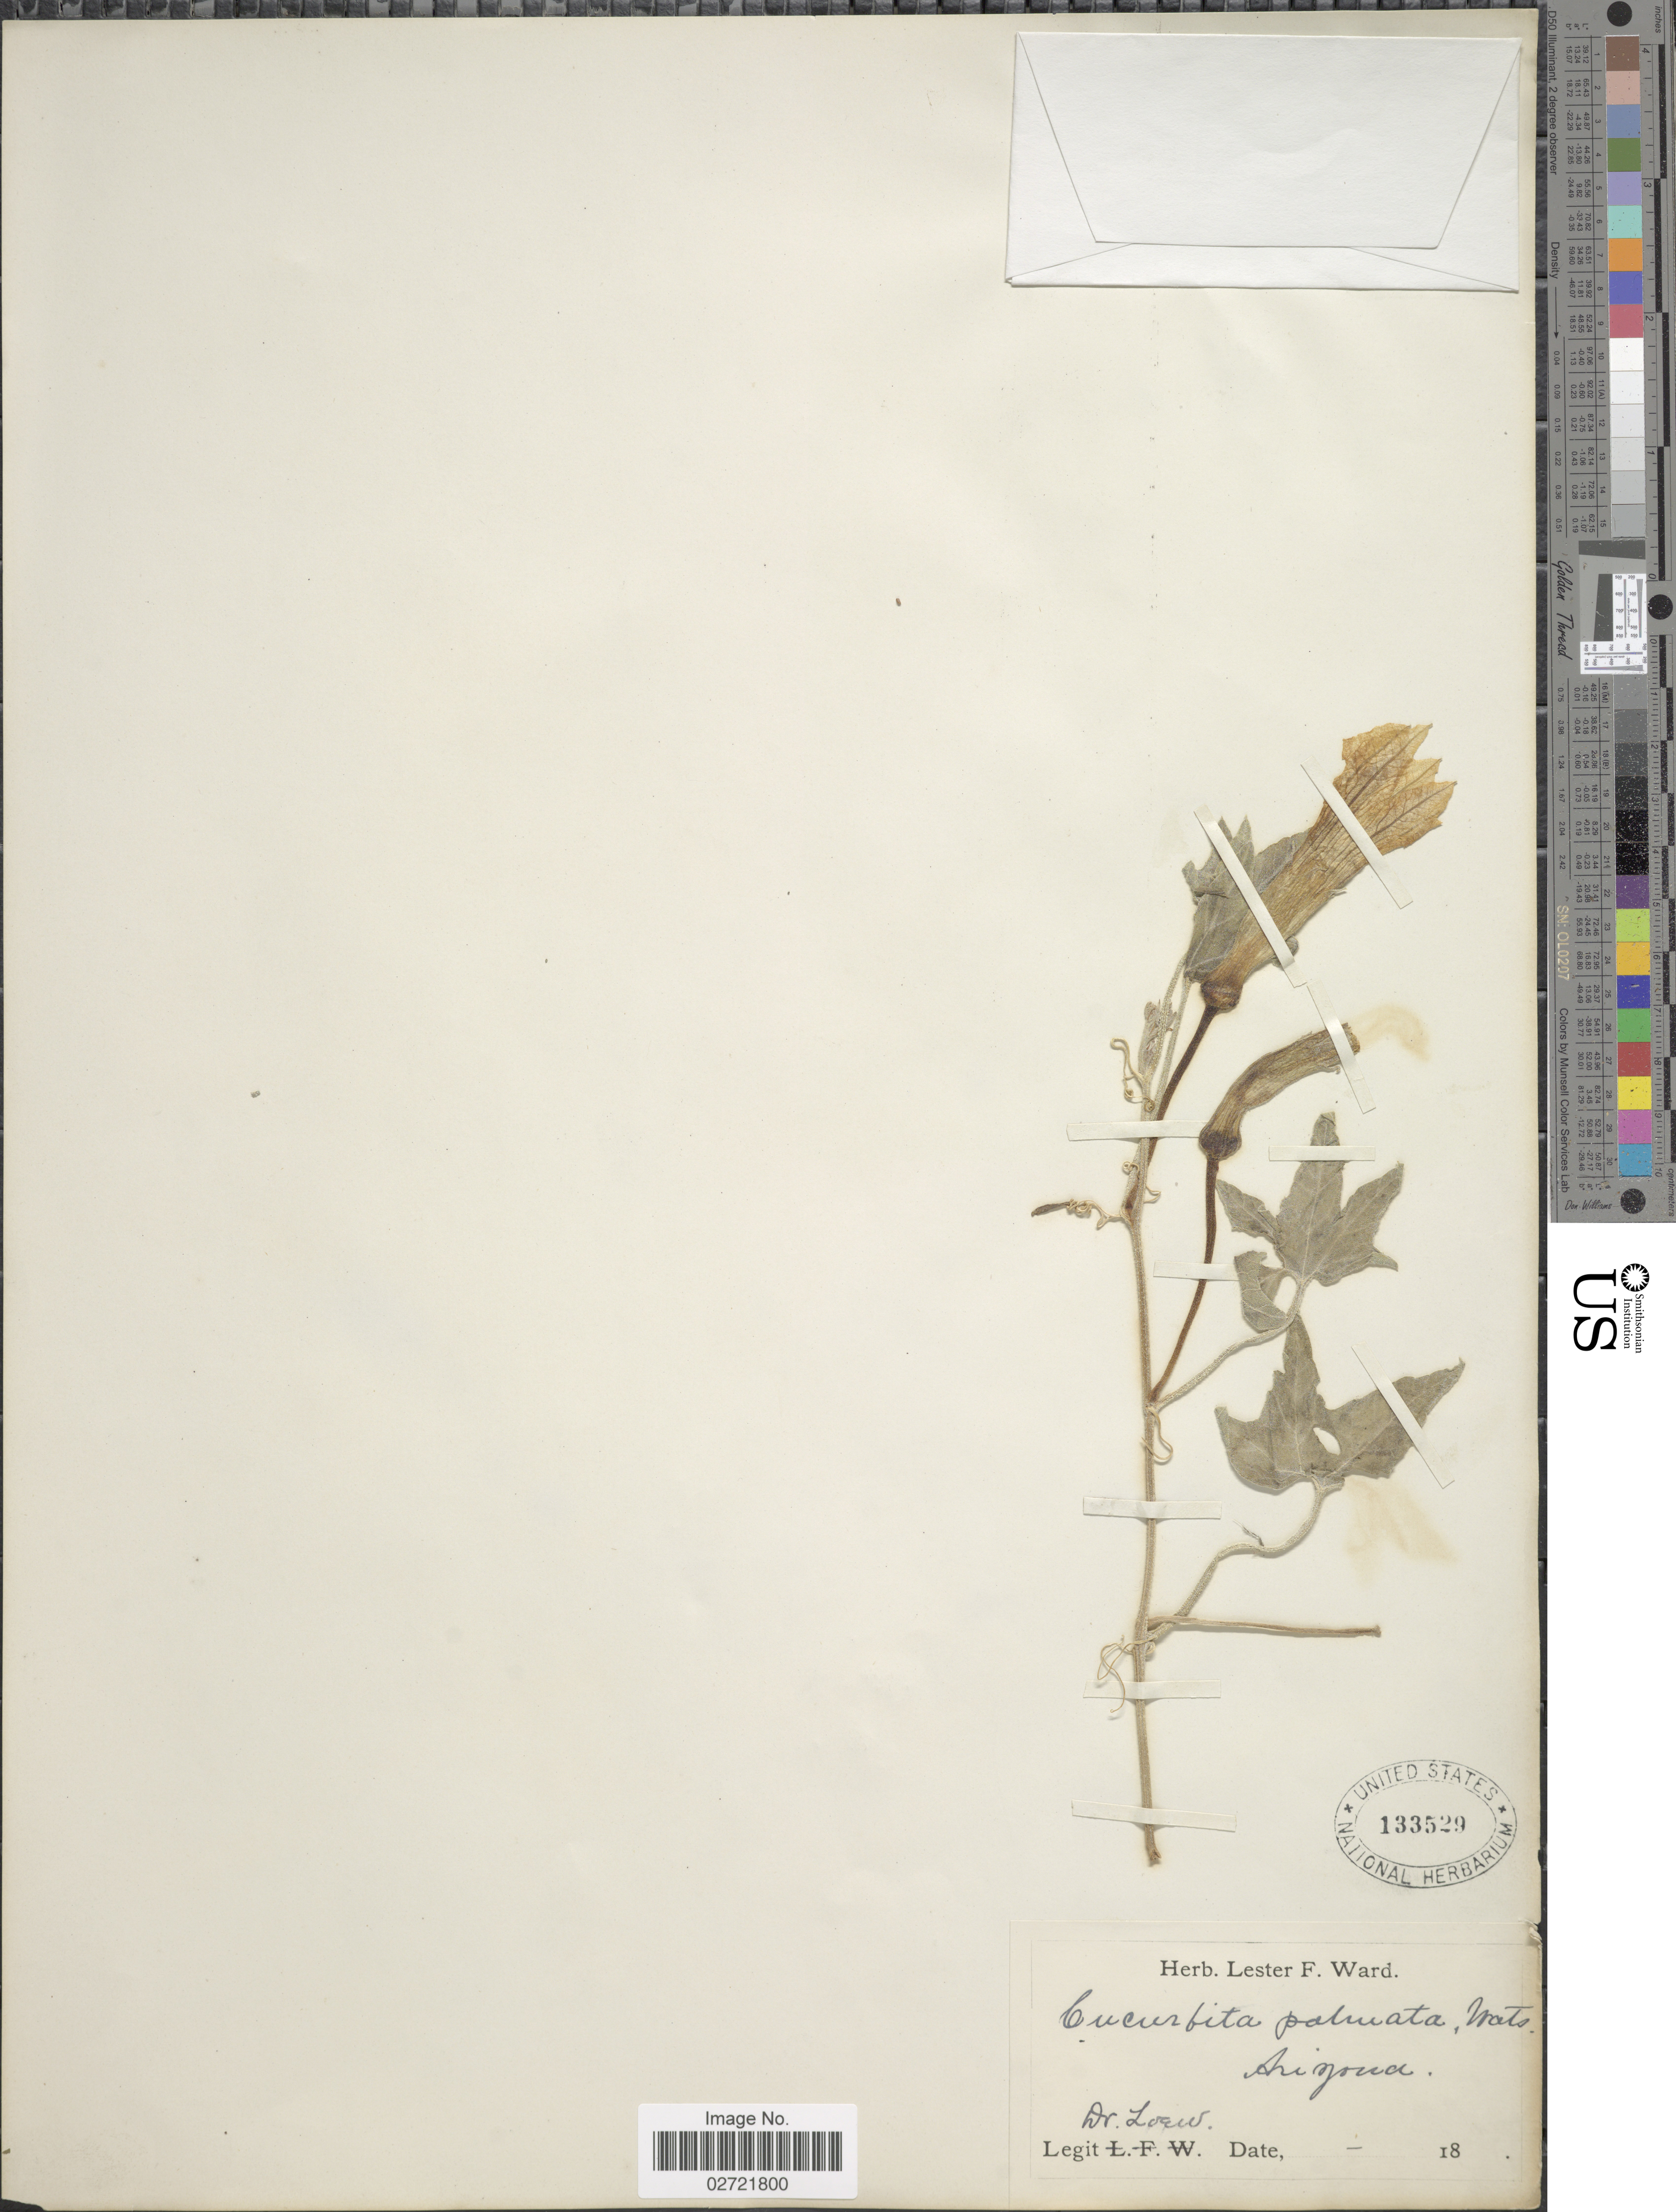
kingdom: Plantae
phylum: Tracheophyta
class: Magnoliopsida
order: Cucurbitales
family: Cucurbitaceae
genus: Cucurbita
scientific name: Cucurbita palmata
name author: S. Watson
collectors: Loew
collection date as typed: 18--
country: United States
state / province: Arizona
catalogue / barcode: US 133529